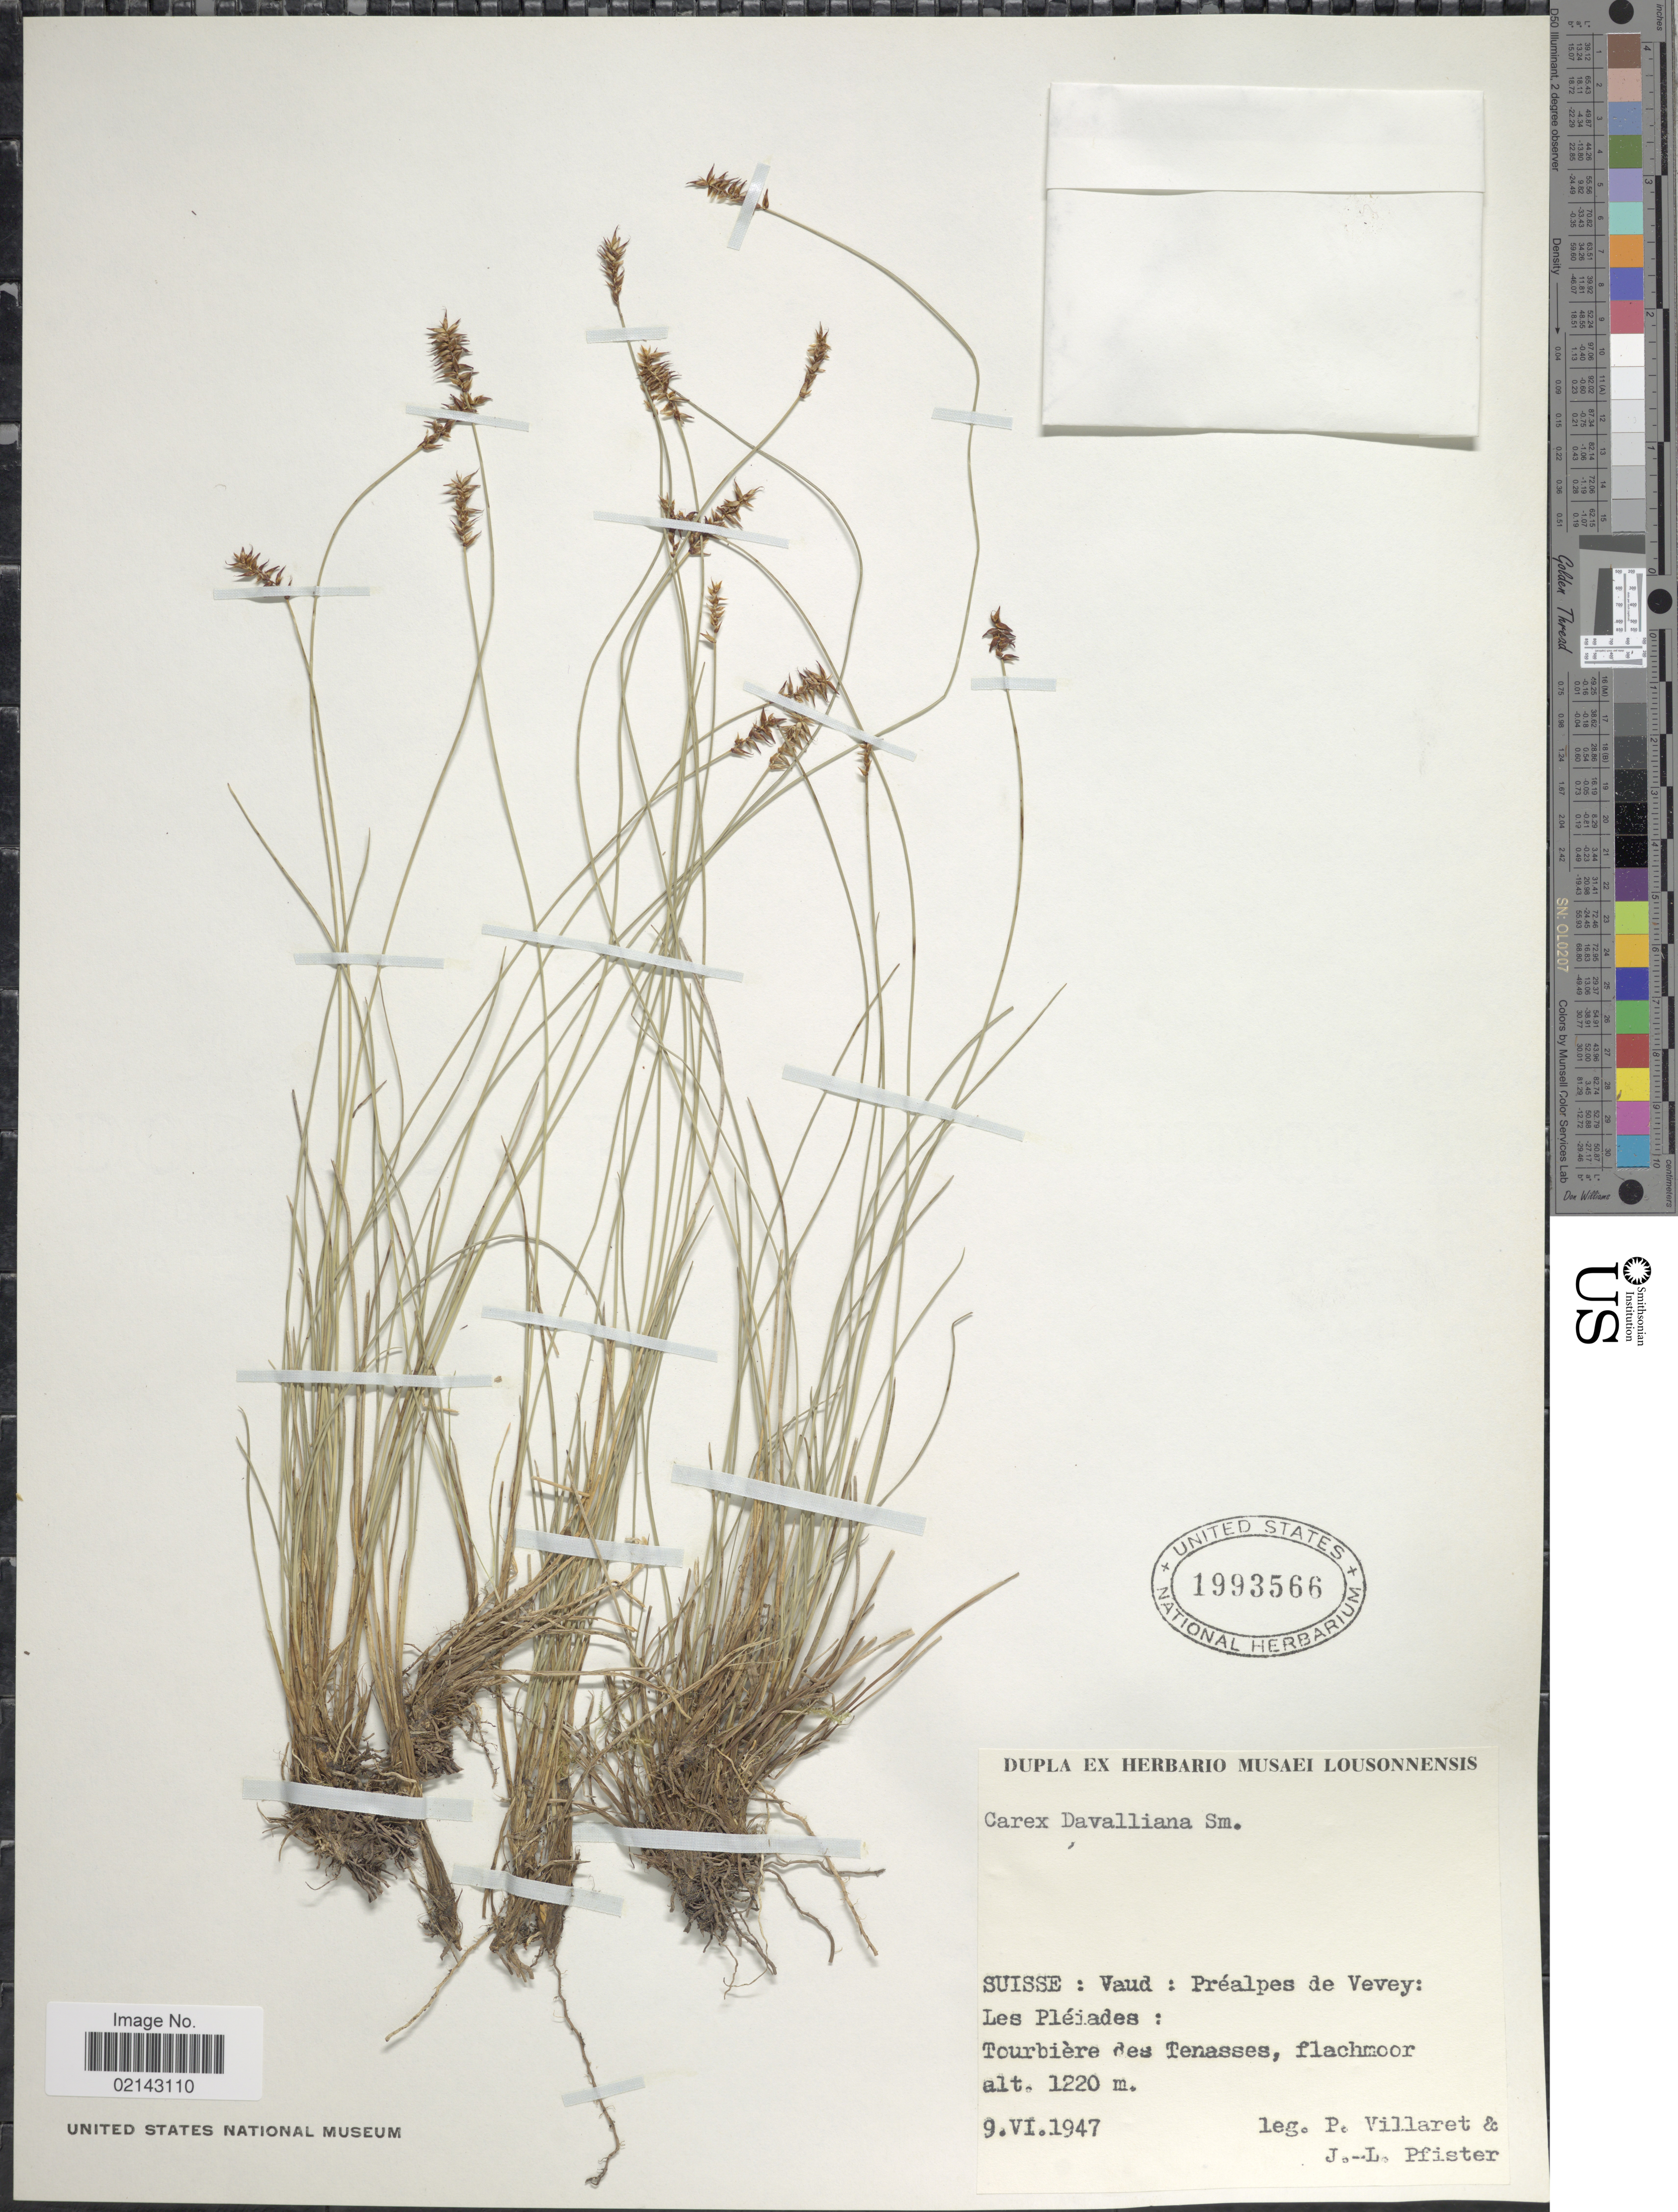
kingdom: Plantae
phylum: Tracheophyta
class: Liliopsida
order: Poales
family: Cyperaceae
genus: Carex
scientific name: Carex davalliana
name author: Sm.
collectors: P. Villaret & J. Pfister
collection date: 1947-06-09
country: Switzerland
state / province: Vaud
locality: Suisse: Prealpes de Vevey: Les Pleiades. Tourbiere des Tenasses, flachmoor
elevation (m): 1220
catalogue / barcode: US 1993566